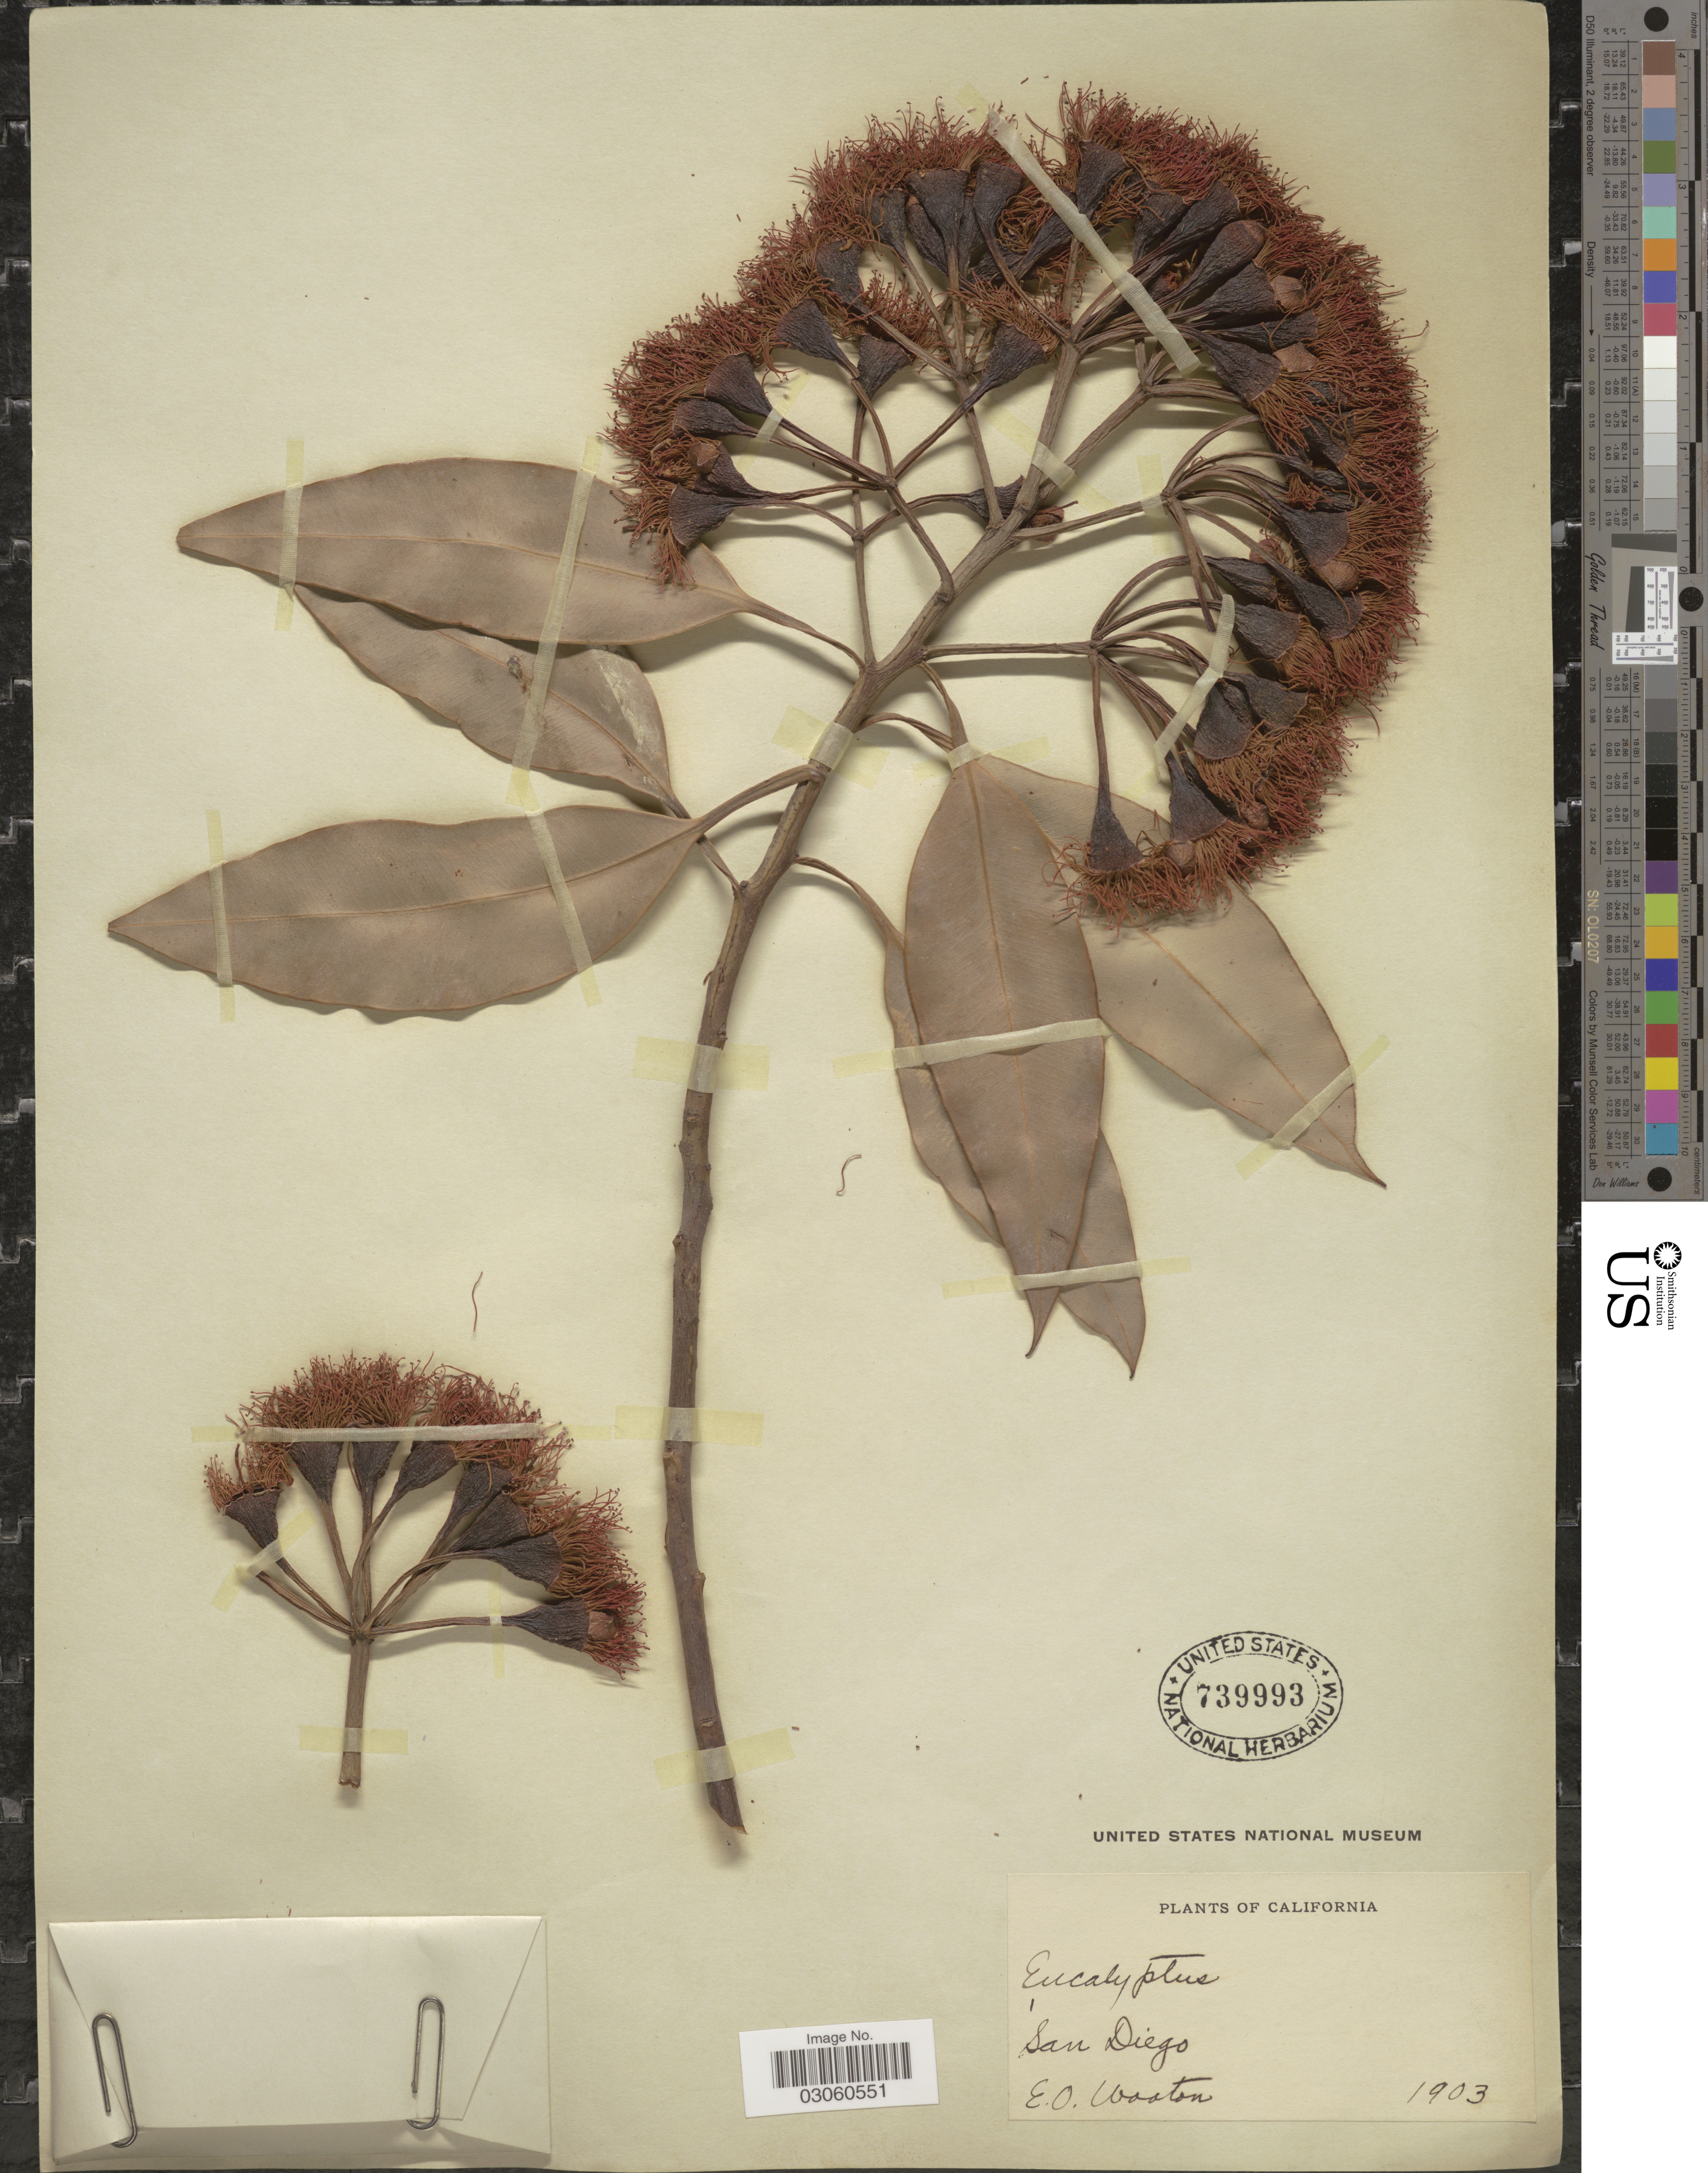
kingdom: Plantae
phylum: Tracheophyta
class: Magnoliopsida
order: Myrtales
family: Myrtaceae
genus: Eucalyptus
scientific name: Eucalyptus sp.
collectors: E. O. Wooton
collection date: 1903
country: United States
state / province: California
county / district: San Diego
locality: San Diego.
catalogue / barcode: US 739993